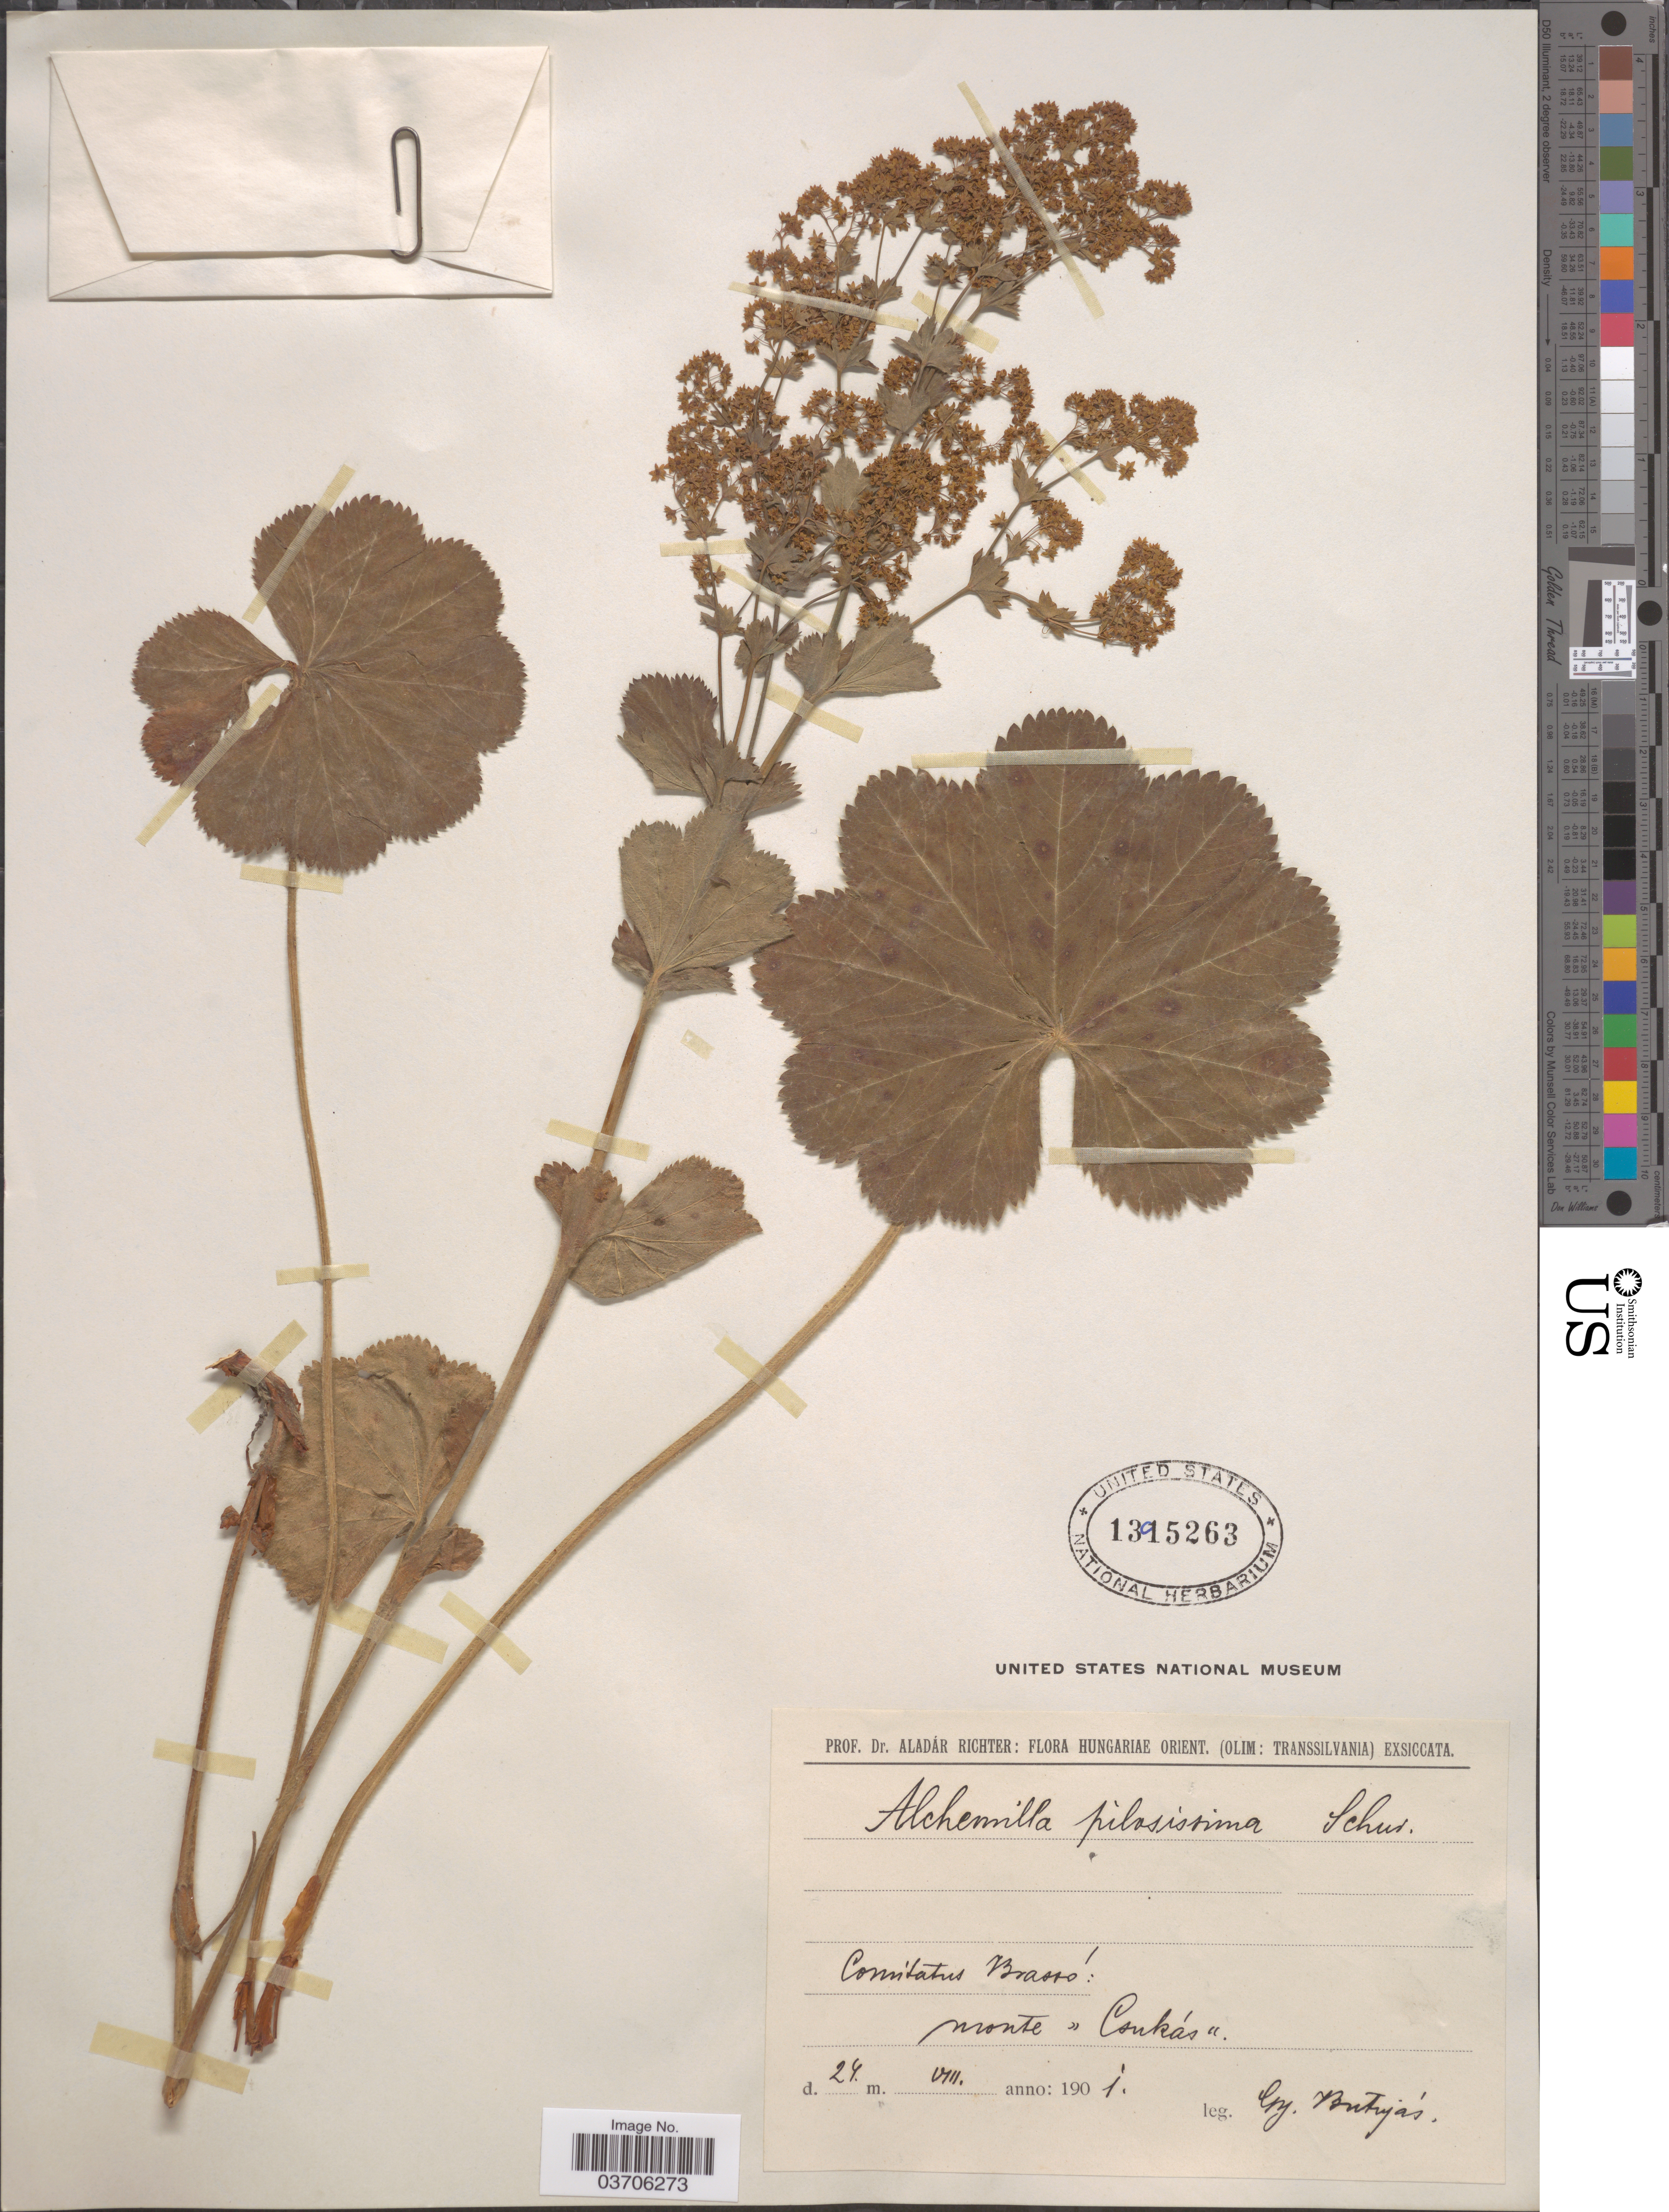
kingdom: Plantae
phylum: Tracheophyta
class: Magnoliopsida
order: Rosales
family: Rosaceae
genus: Alchemilla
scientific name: Alchemilla pilosissima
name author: Simonk.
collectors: G. Butujás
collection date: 1901-08-24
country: Hungary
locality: Hungariae orient. (Olim: Transsilvania). Comitatus Brassó: Monte "Csukás".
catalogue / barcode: US 1395263